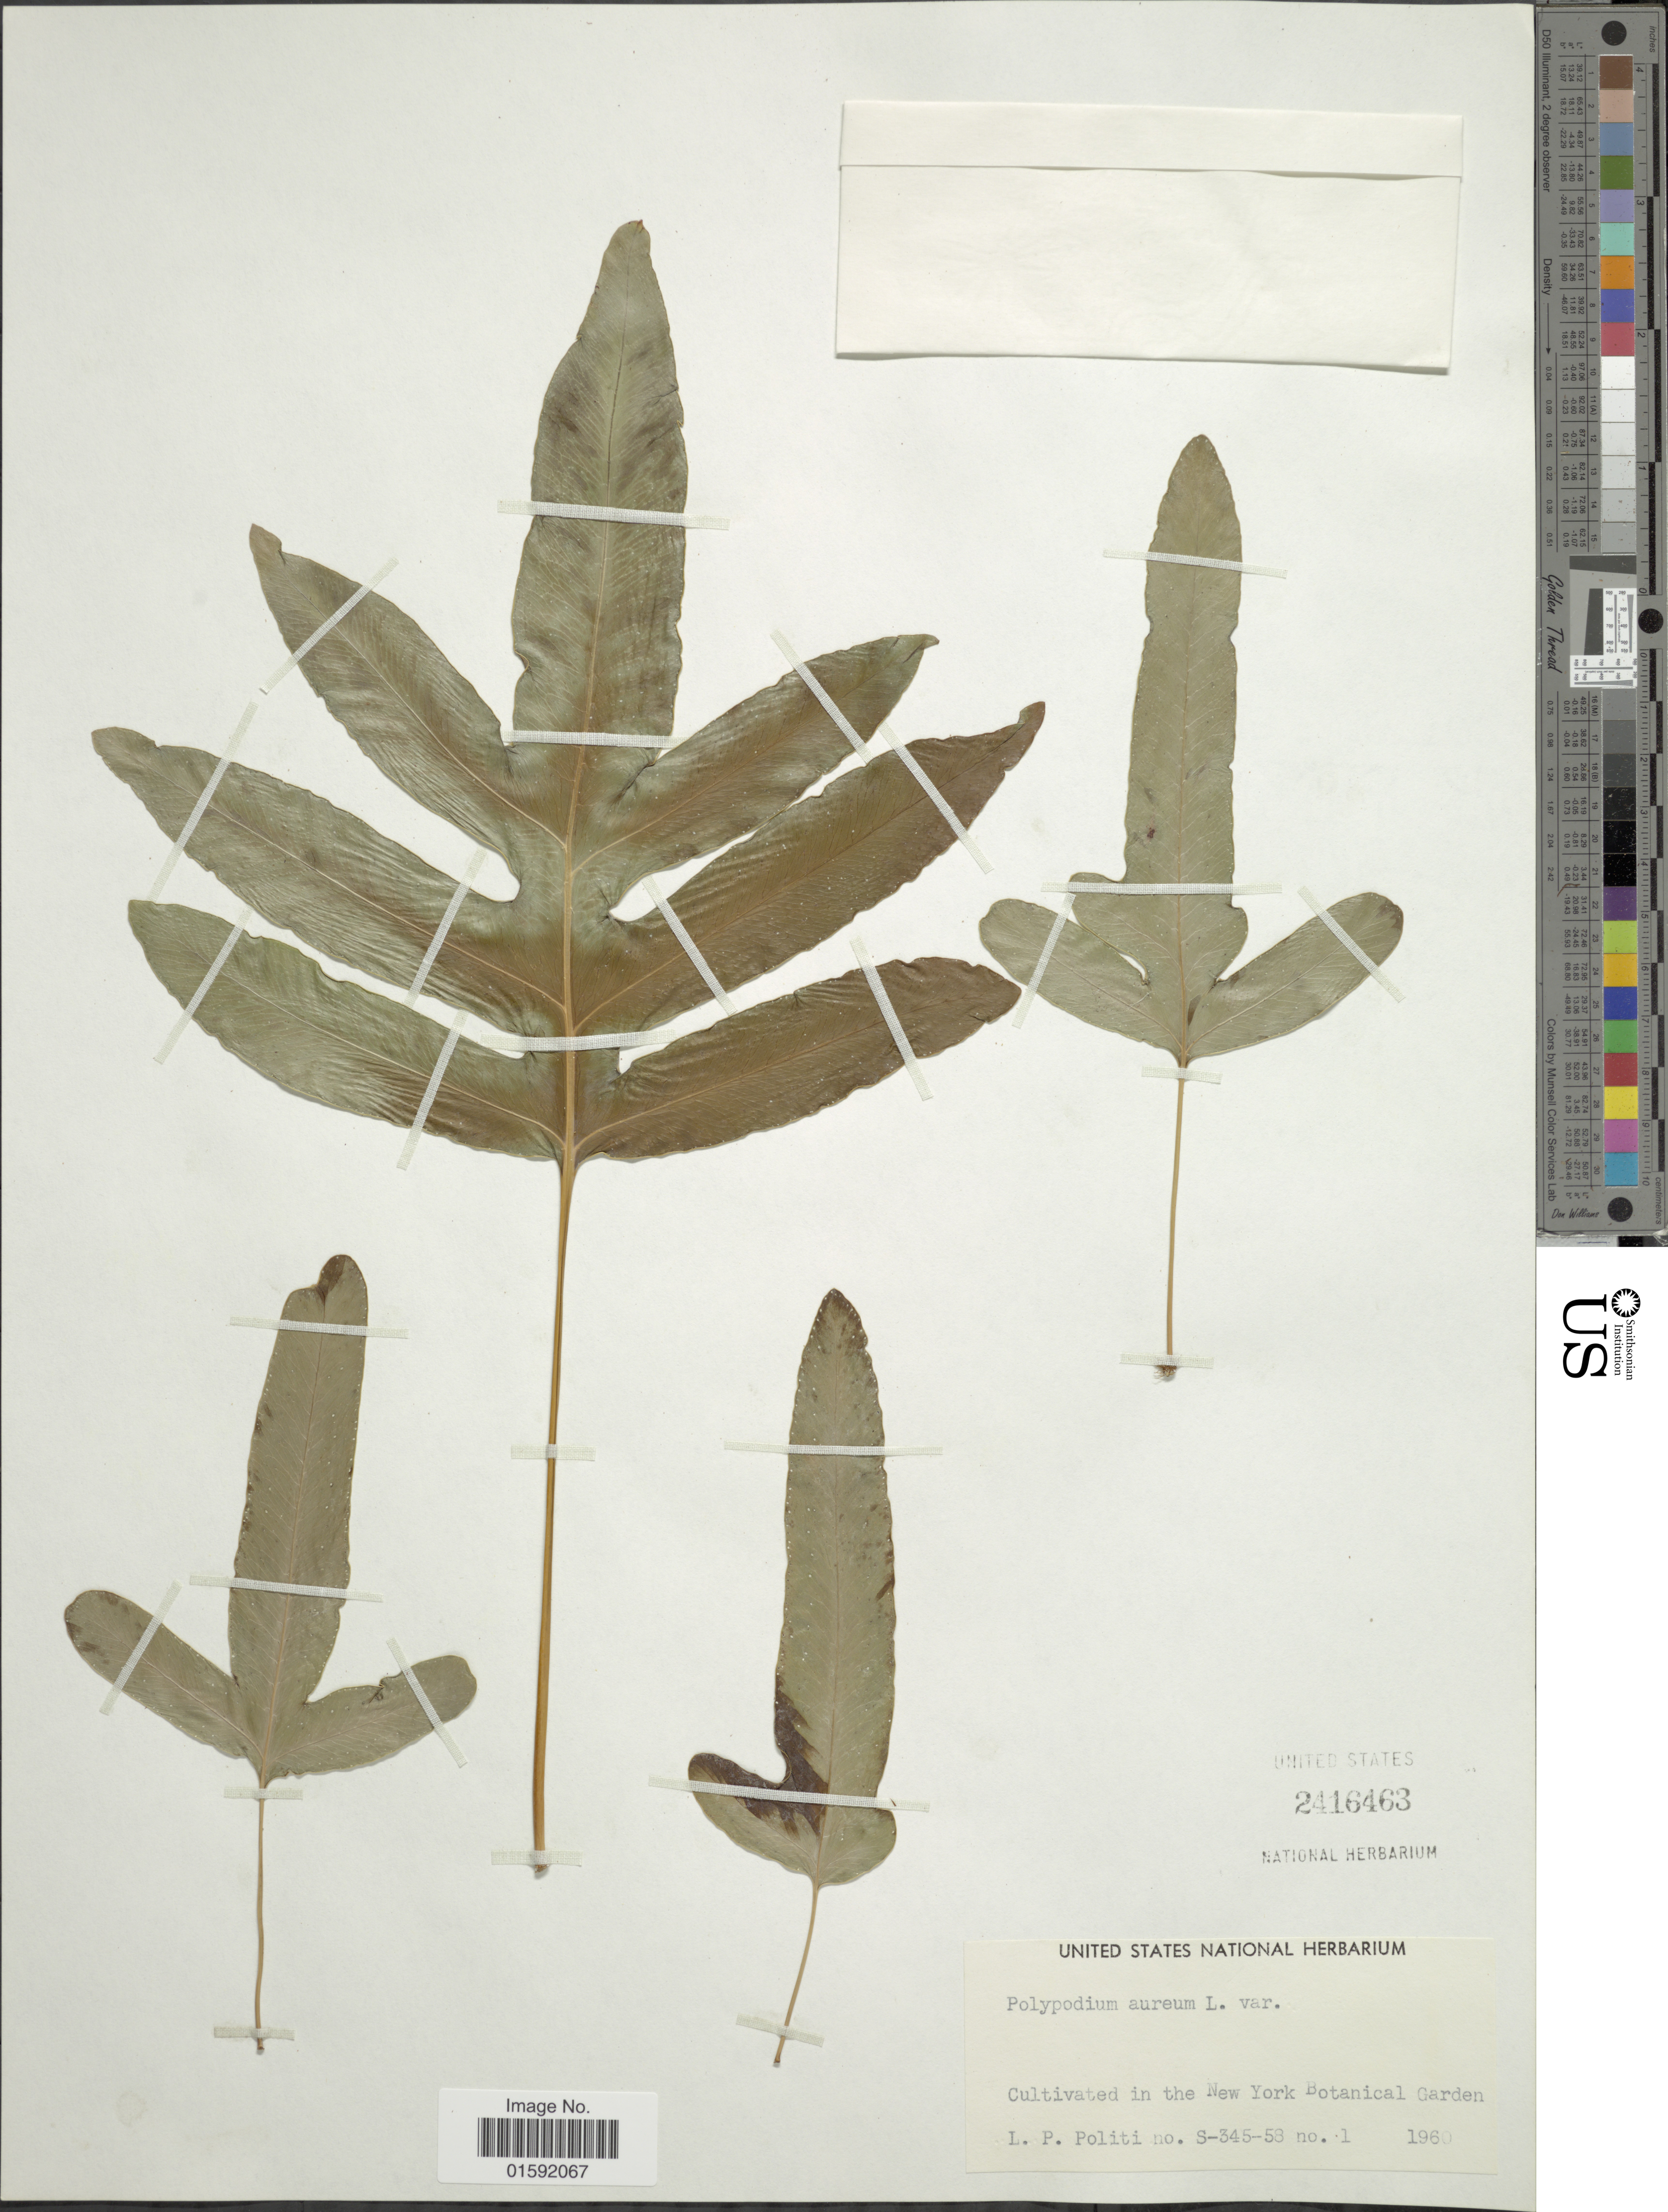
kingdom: Plantae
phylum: Tracheophyta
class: Polypodiopsida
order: Polypodiales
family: Polypodiaceae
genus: Phlebodium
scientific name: Phlebodium aureum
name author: (L.) J. Sm.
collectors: L. Politi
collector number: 1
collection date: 1960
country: United States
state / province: New York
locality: New York Botanical Garden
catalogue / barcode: US 2416463